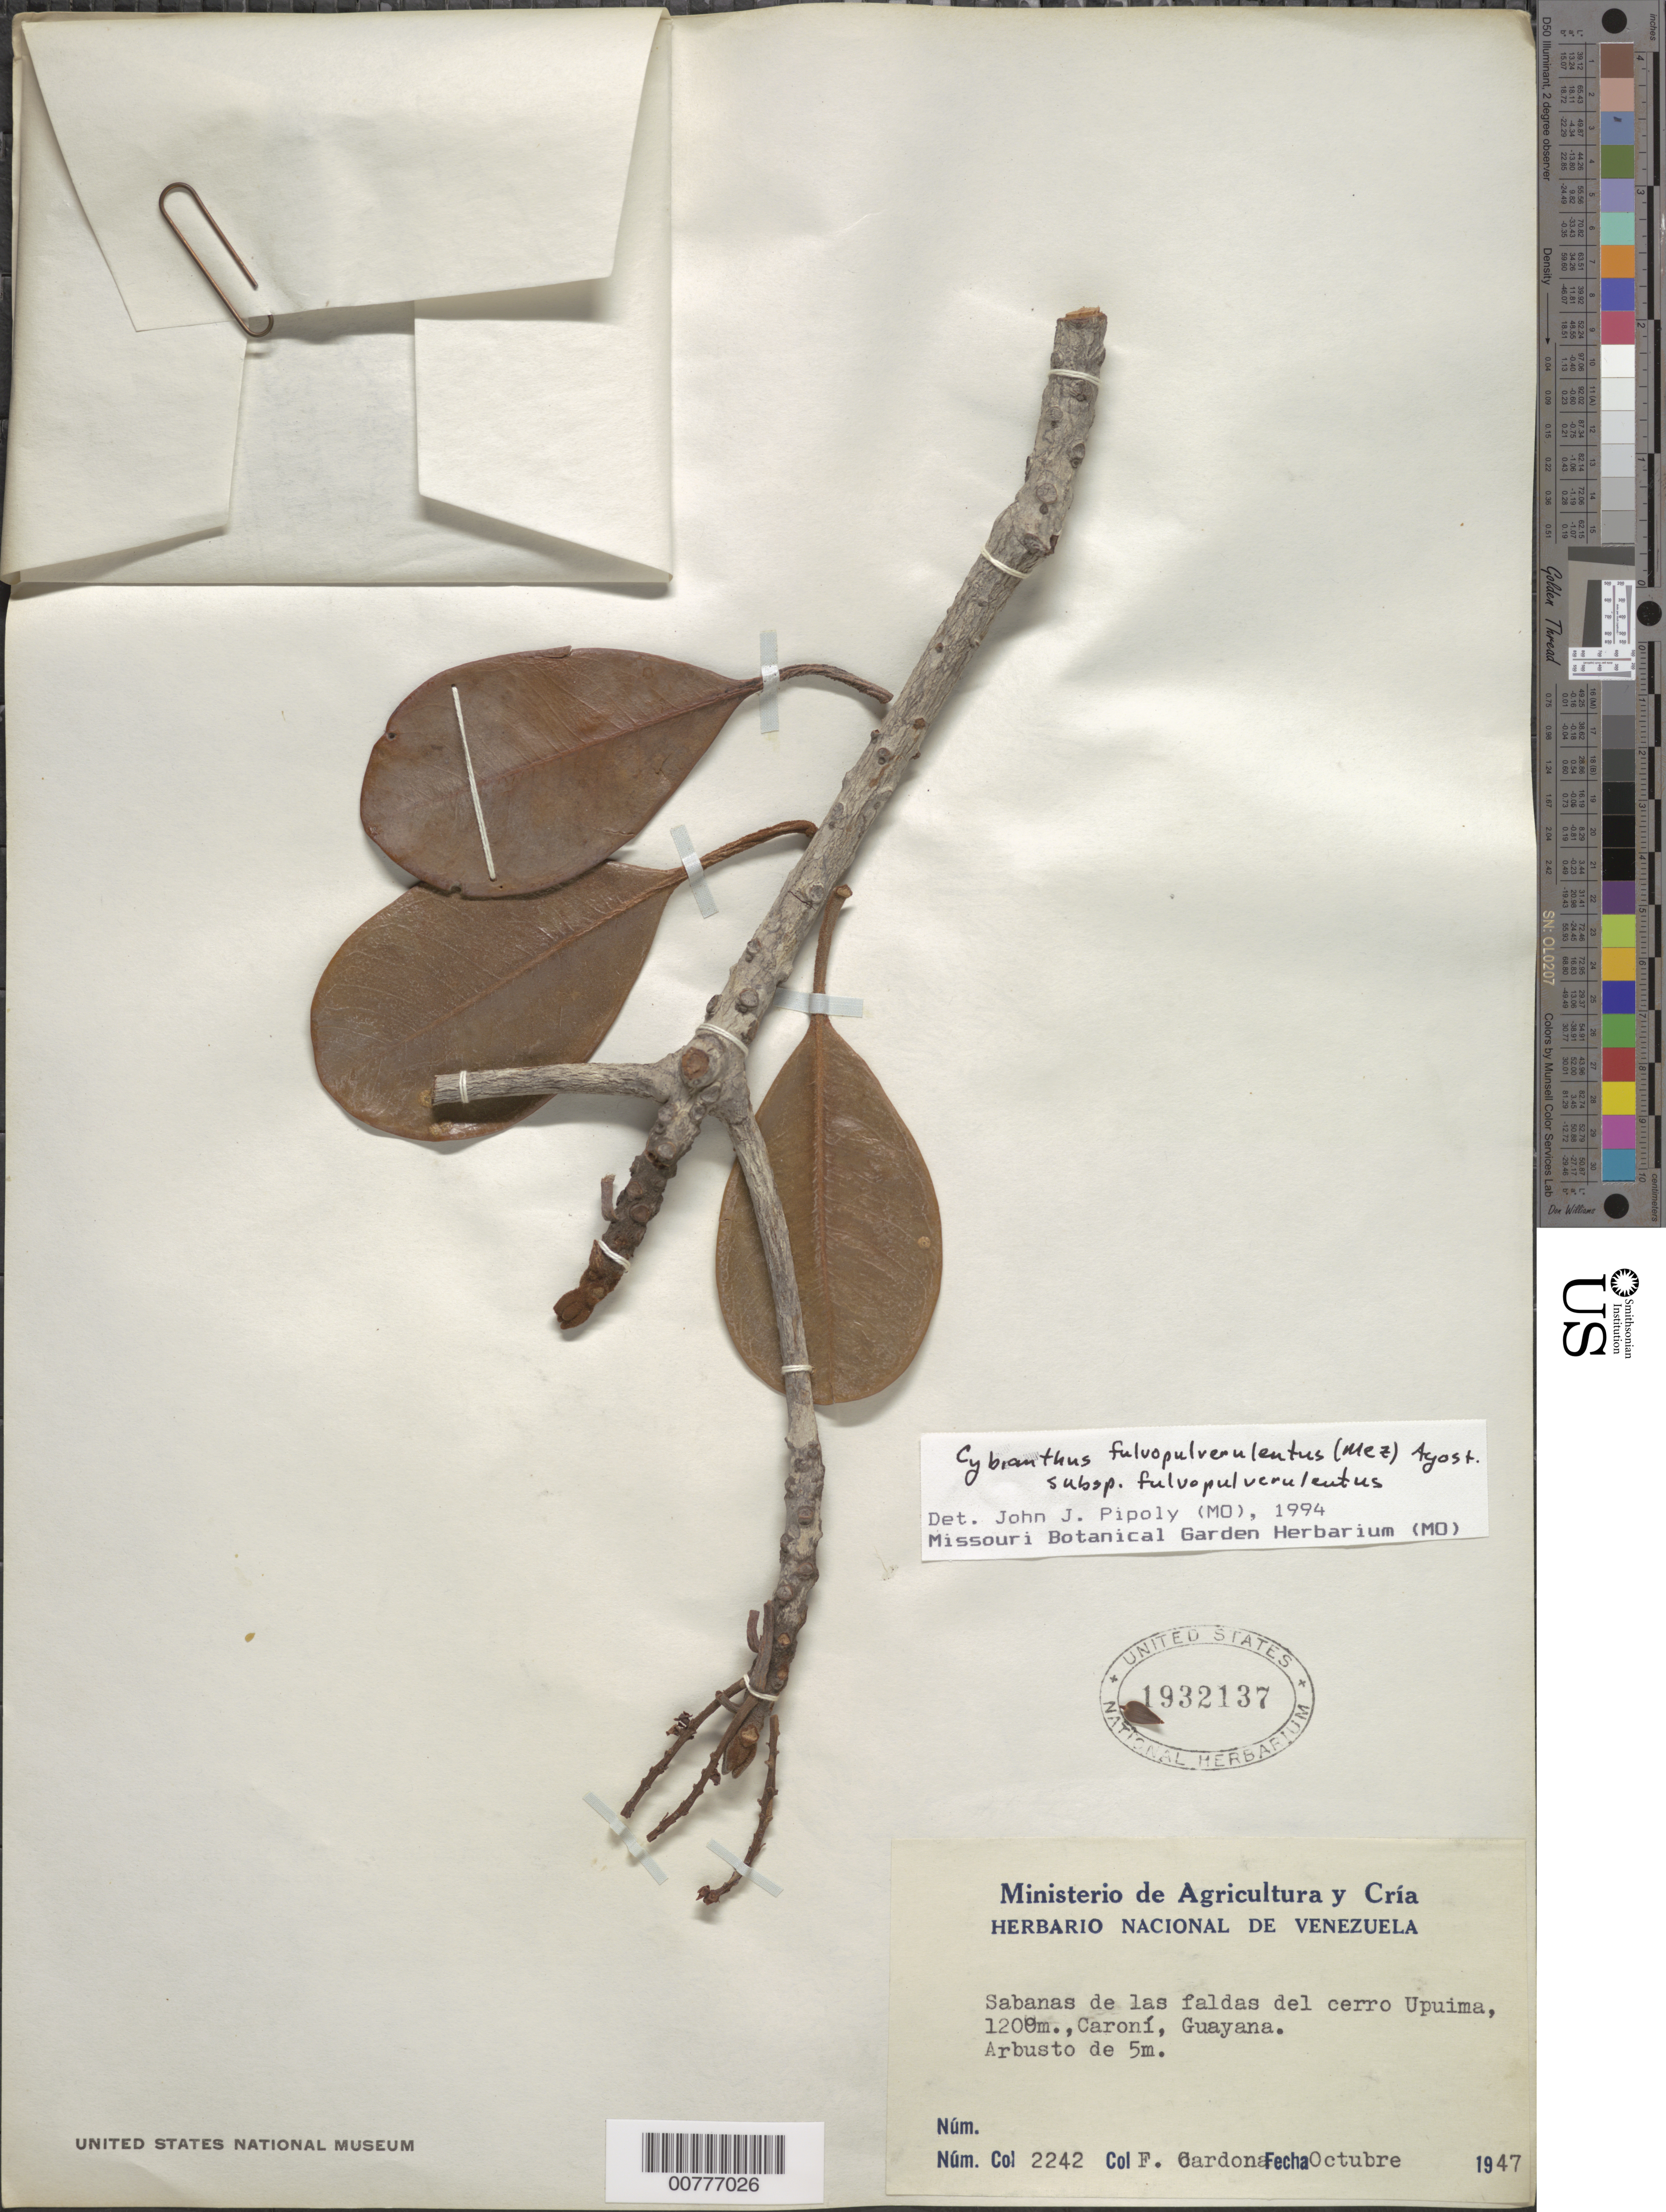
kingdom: Plantae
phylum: Tracheophyta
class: Magnoliopsida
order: Ericales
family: Primulaceae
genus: Cybianthus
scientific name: Cybianthus fulvopulverulentus subsp. fulvopulverulentus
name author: (Mez) G. Agostini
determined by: Pipoly, J. J., III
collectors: F. Cardona Puig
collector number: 2242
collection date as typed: Oct-47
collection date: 1947-10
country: Venezuela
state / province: Bolívar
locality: Cerro Upuima, Río Caroní, Guayana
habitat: Sabanas de las faldas del cerro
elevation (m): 1200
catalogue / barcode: US 1932137